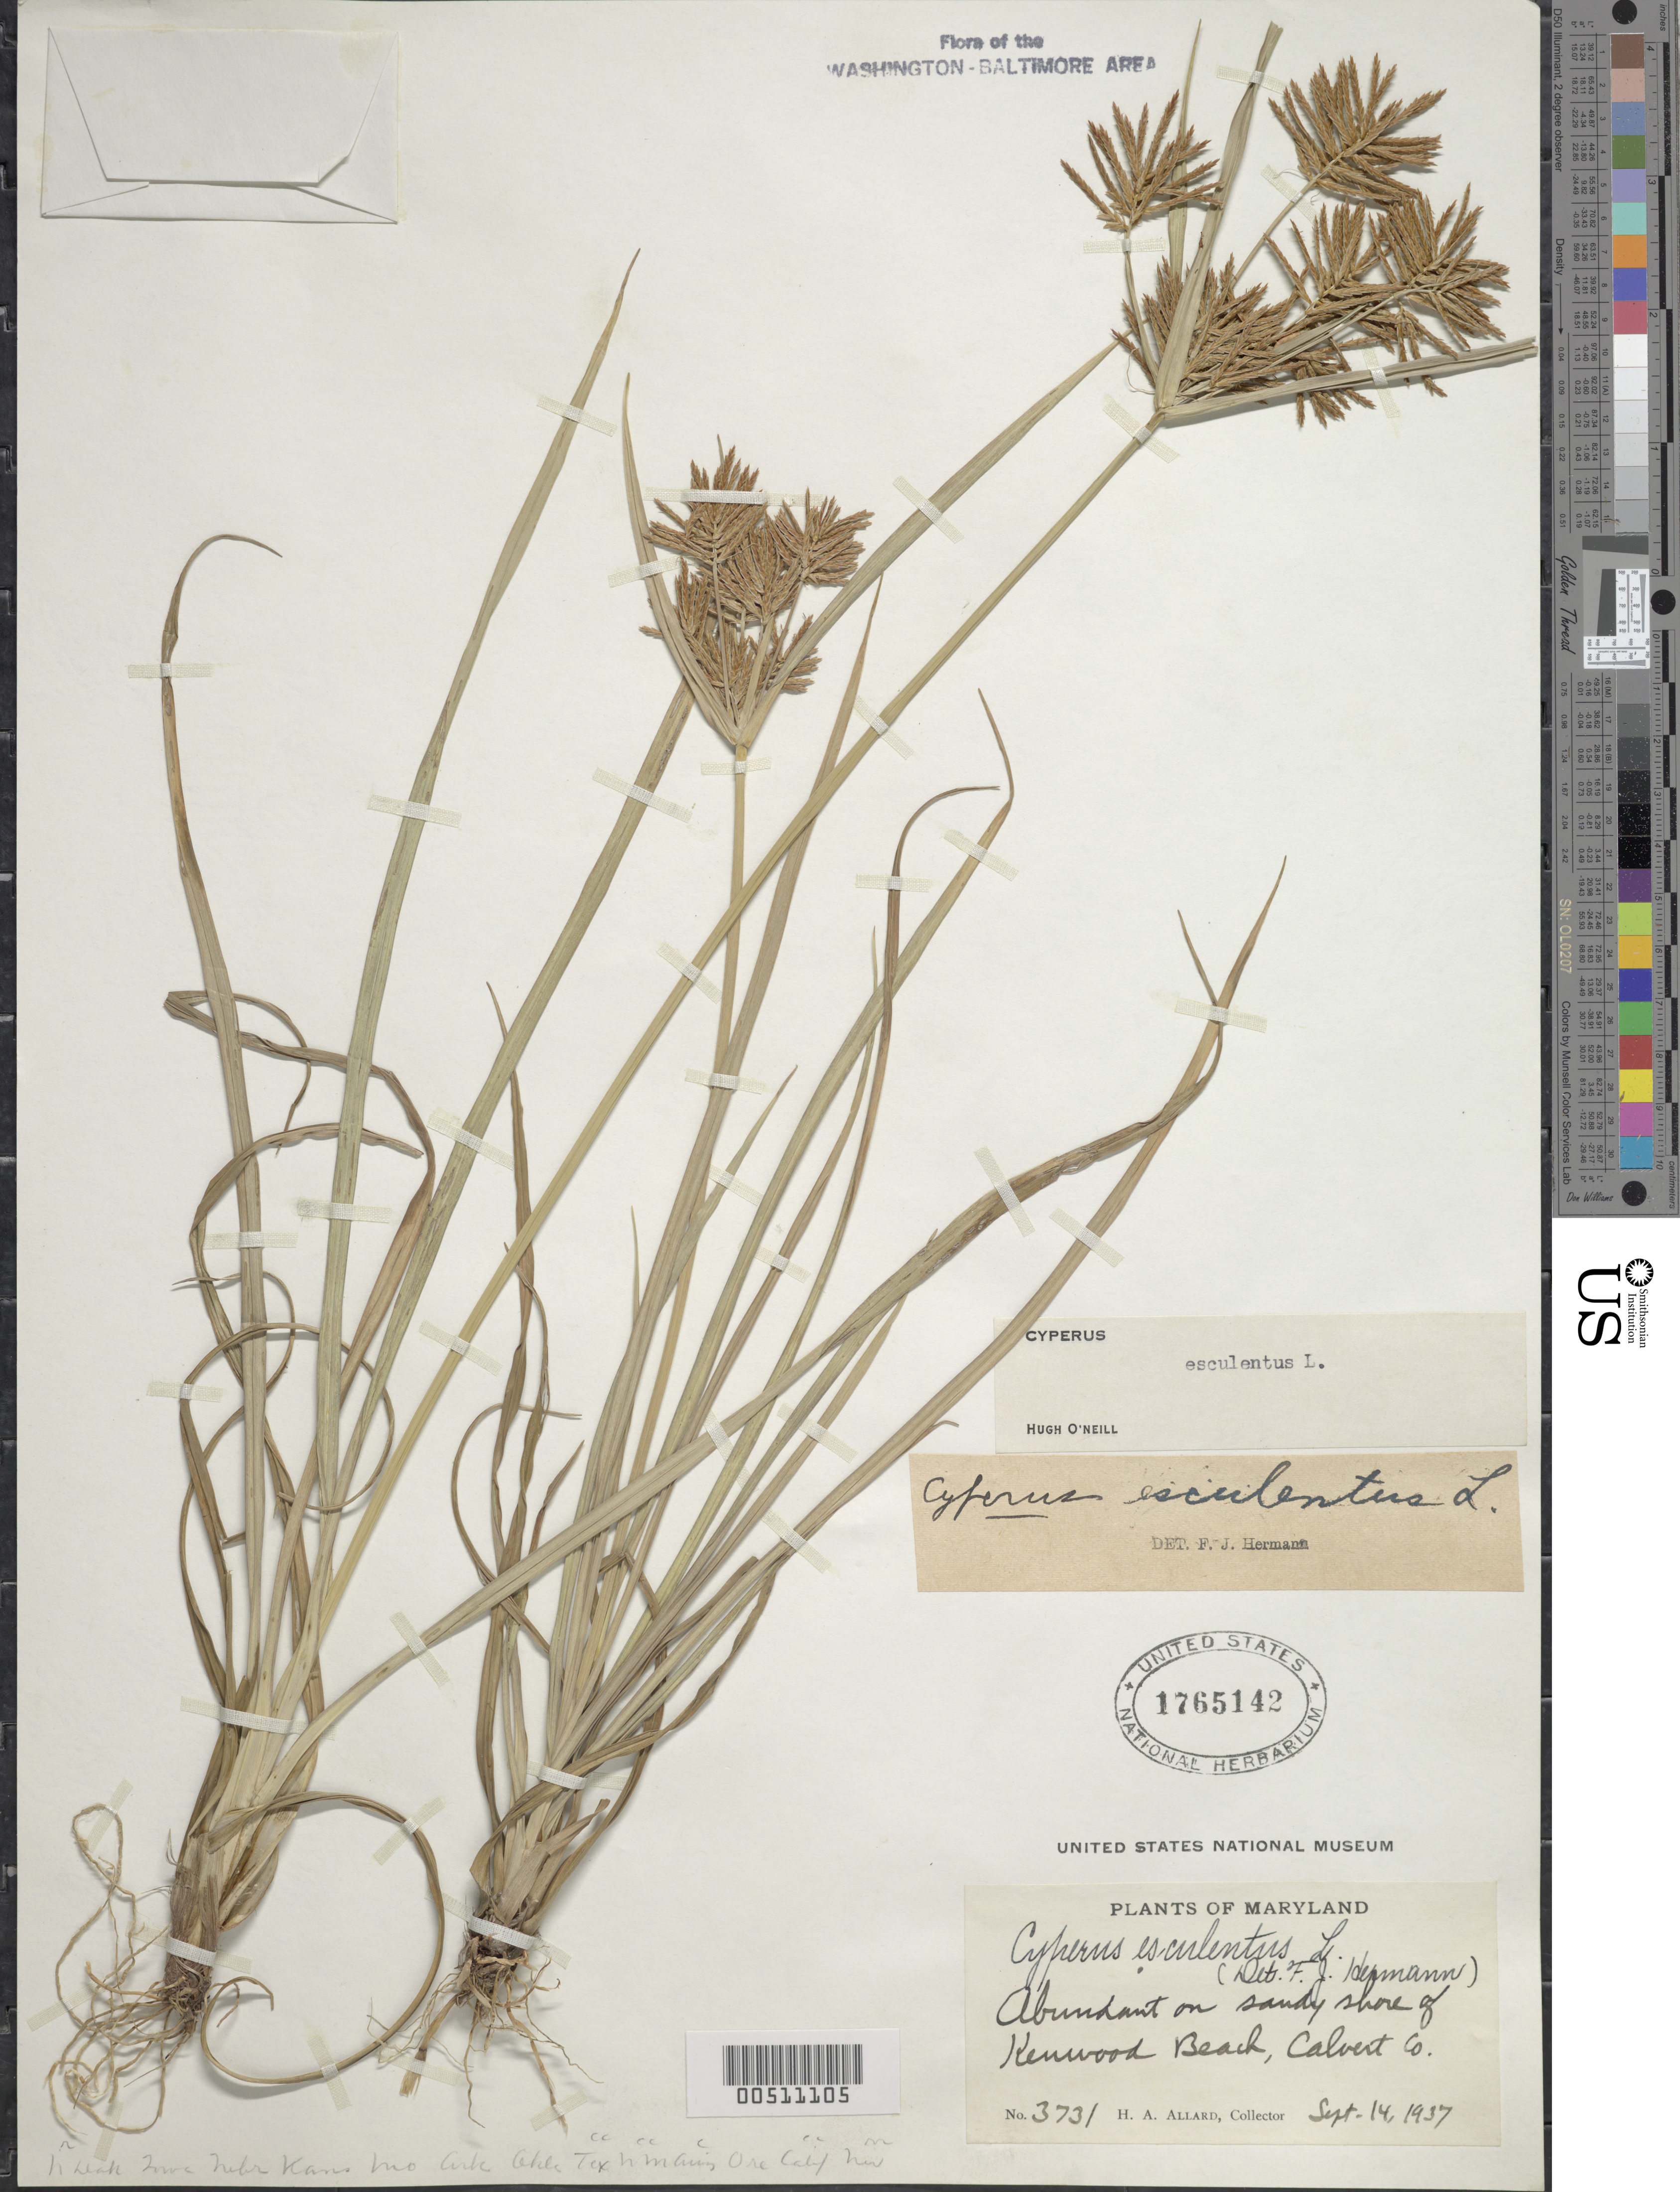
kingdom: Plantae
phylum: Tracheophyta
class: Liliopsida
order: Poales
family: Cyperaceae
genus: Cyperus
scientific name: Cyperus esculentus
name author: L.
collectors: H. A. Allard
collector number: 3731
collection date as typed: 14 Sep 1937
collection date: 1937-09-14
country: United States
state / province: Maryland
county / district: Calvert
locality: Kenwood Beach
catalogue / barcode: US 1765142